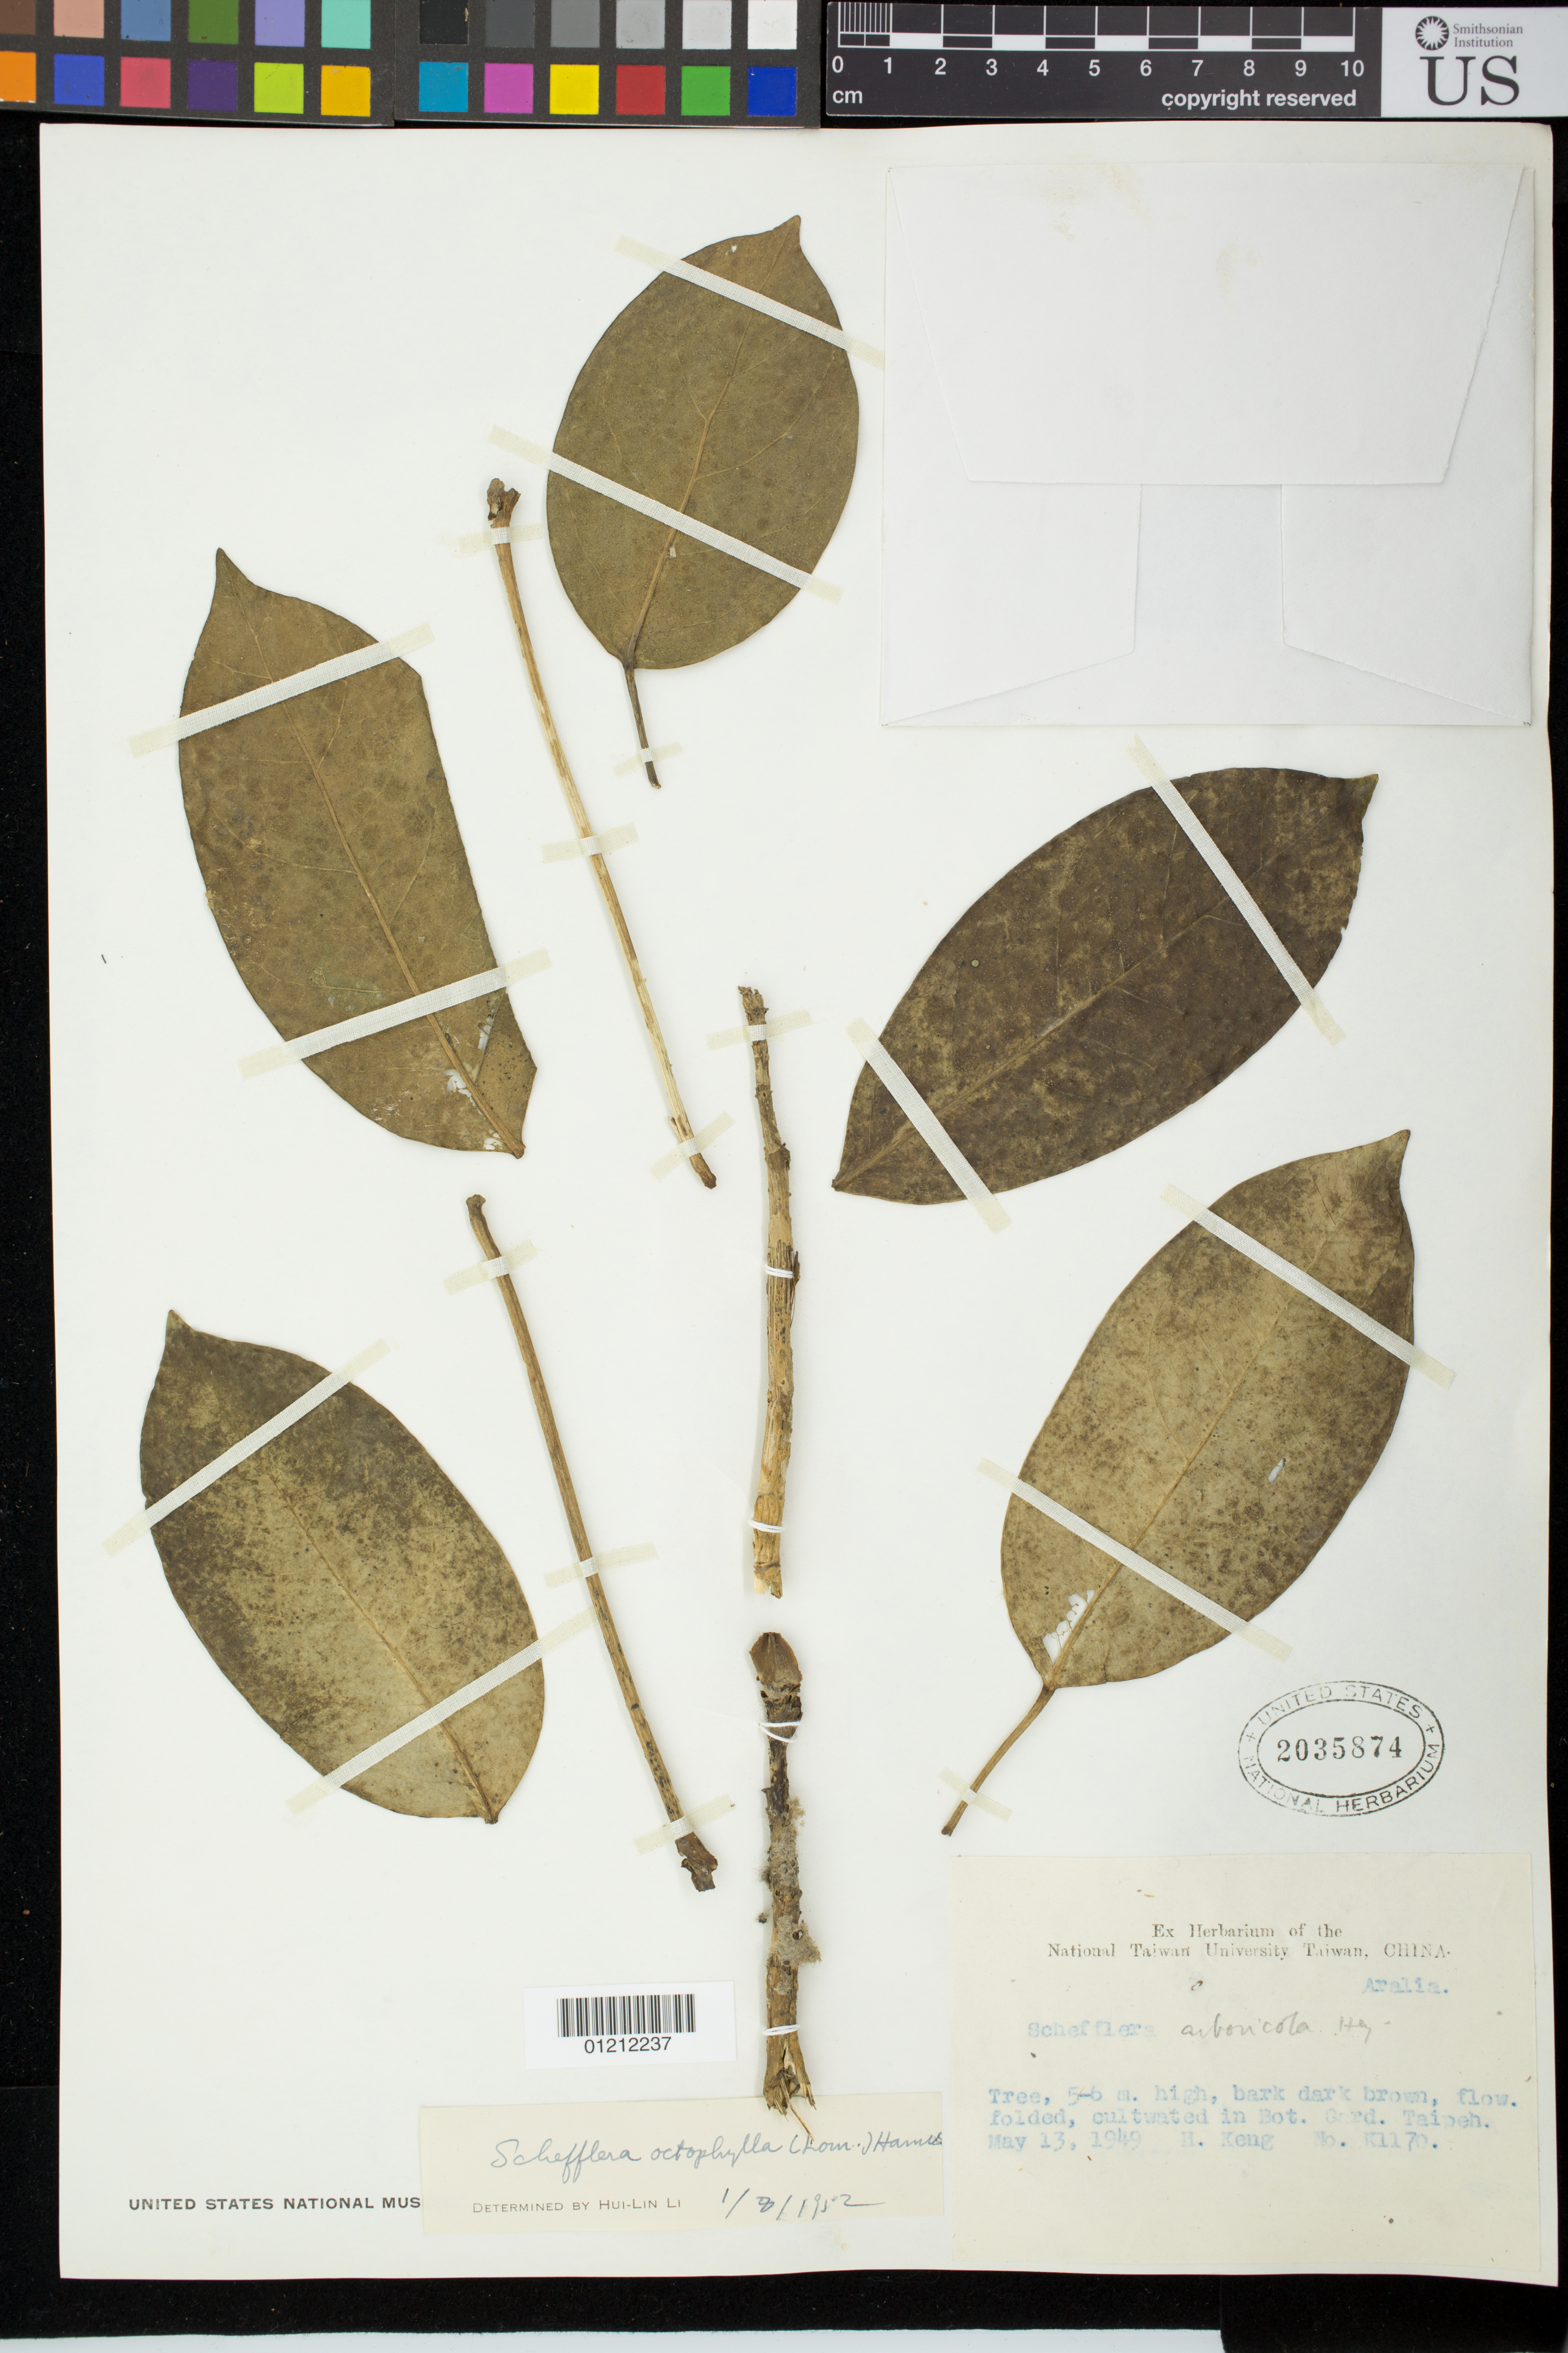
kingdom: Plantae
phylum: Tracheophyta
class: Magnoliopsida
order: Apiales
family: Araliaceae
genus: Schefflera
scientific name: Schefflera heptaphylla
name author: (L.) Frodin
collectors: H. Keng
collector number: K1170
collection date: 1949-05-13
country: Taiwan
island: Taiwan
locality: cultivated in Bot. Gard. Taipeh.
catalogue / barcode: US 2035874